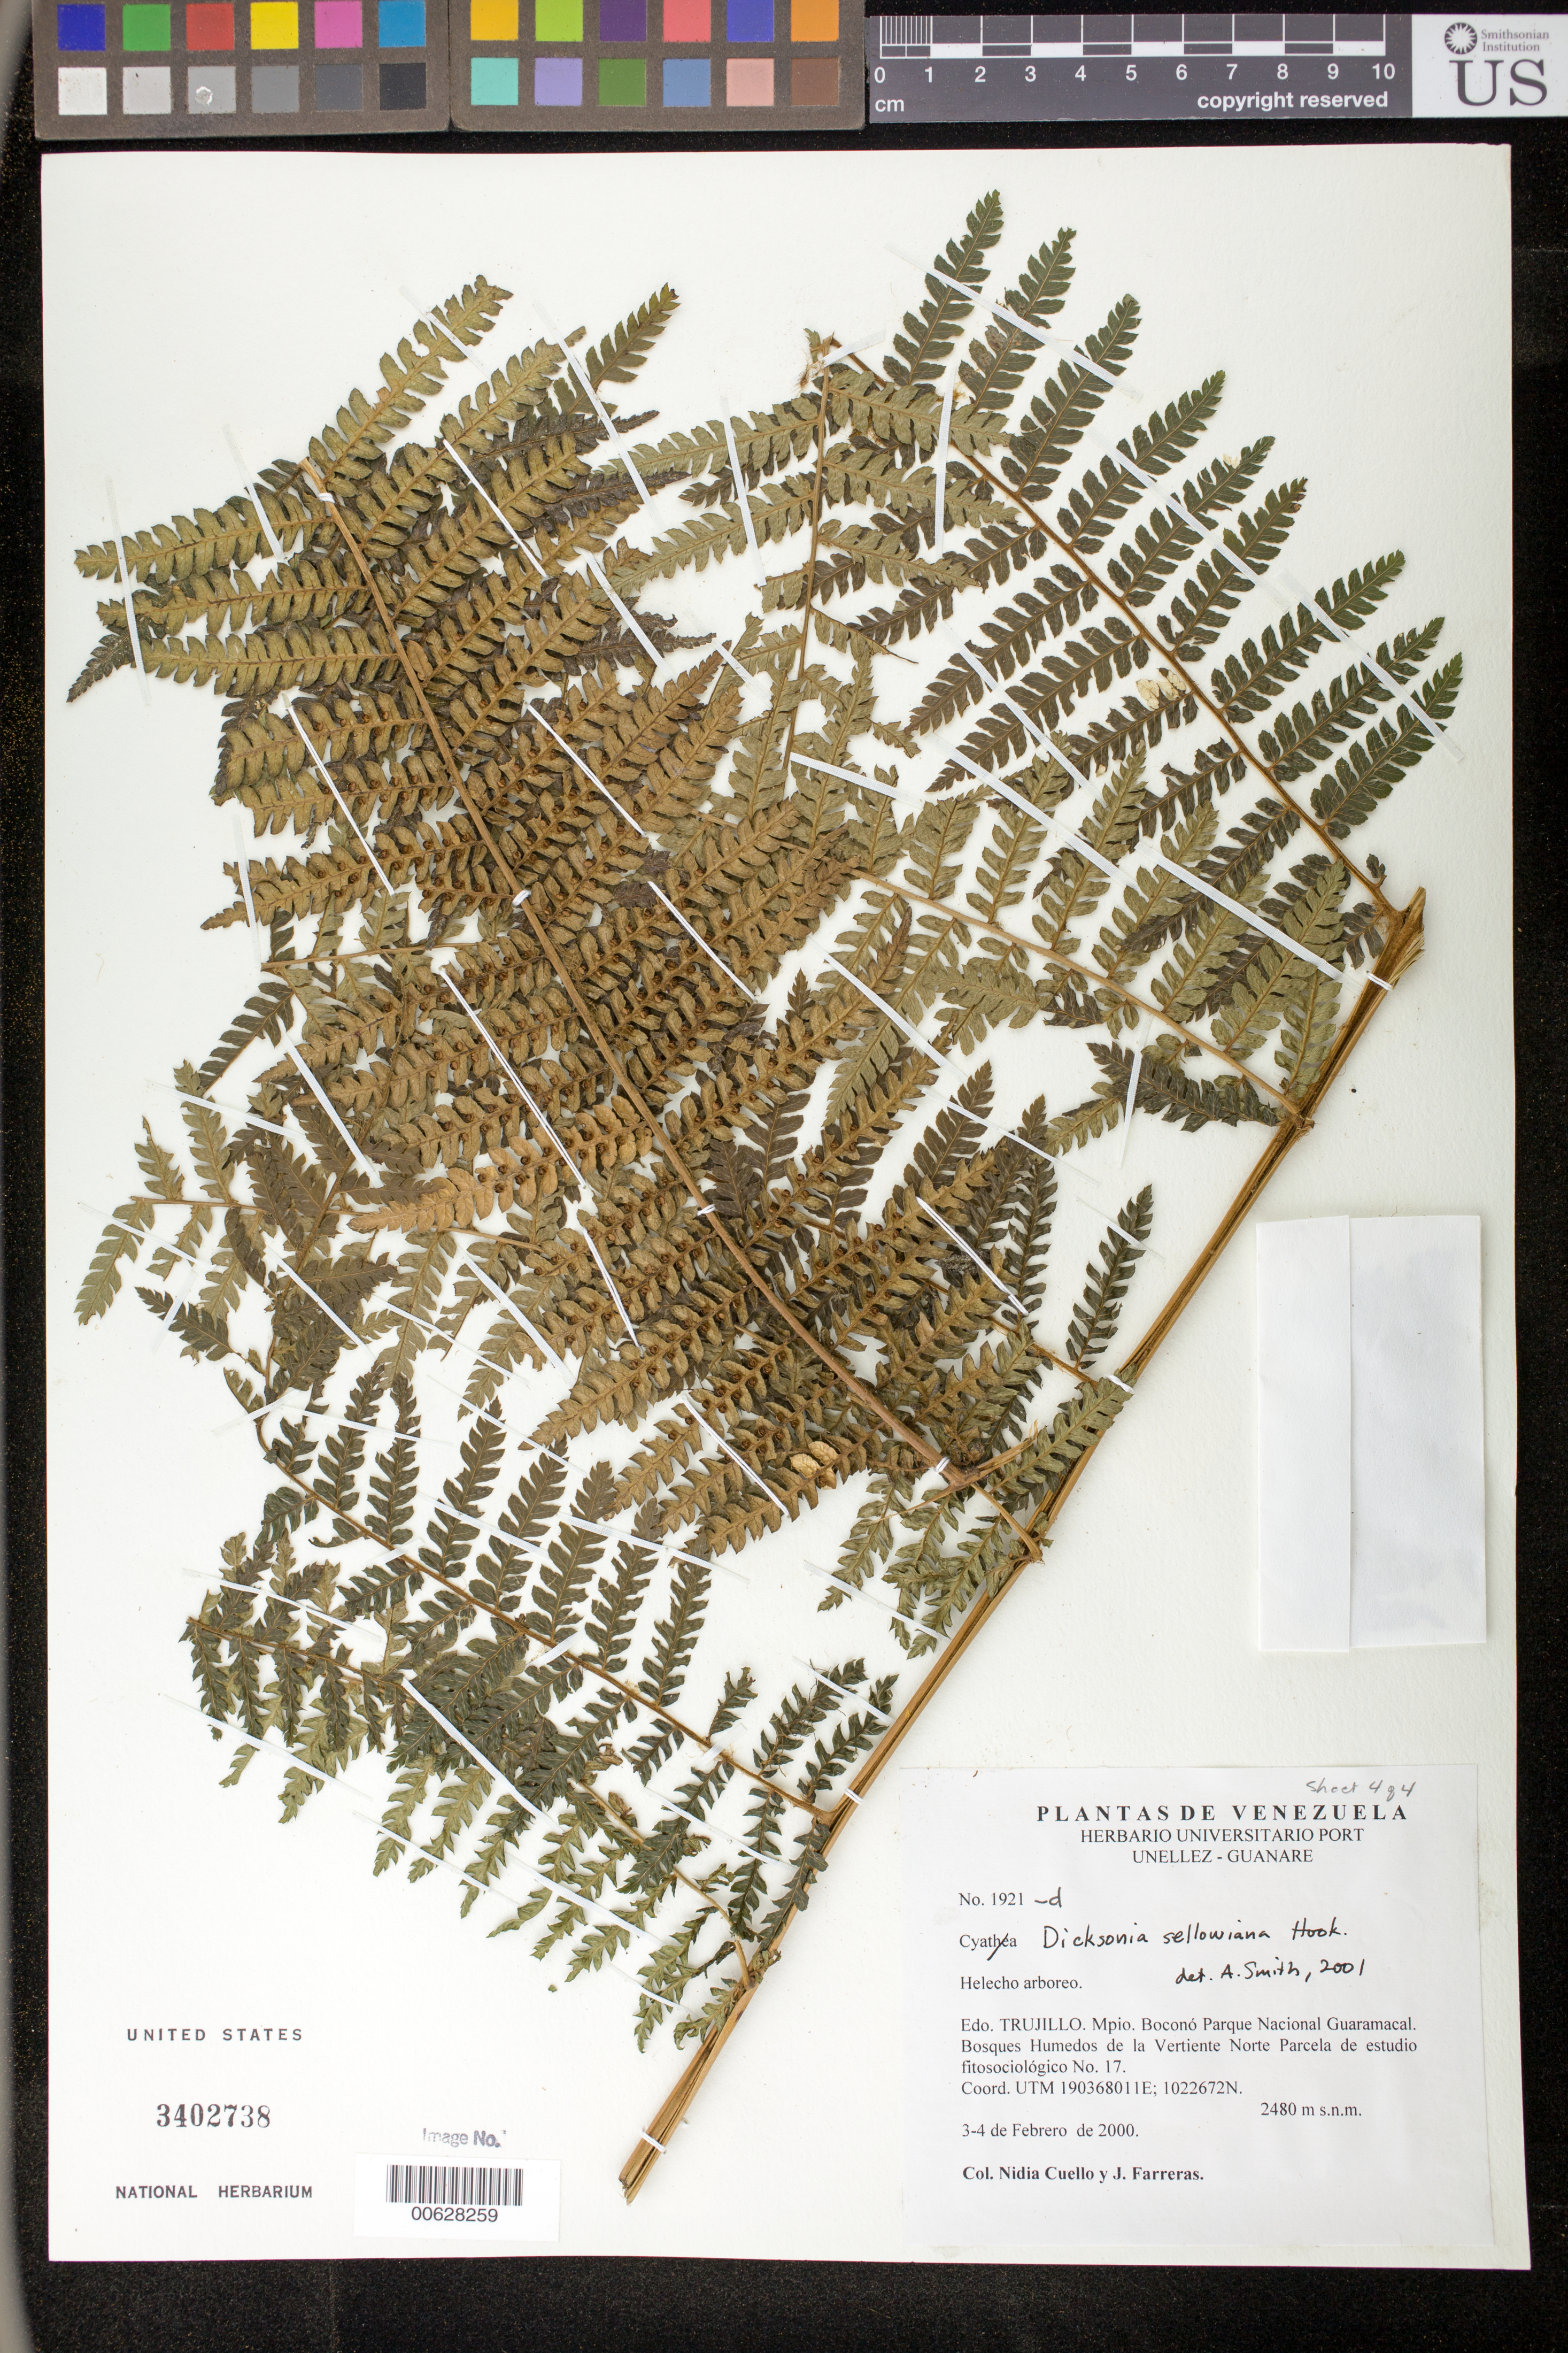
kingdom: Plantae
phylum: Tracheophyta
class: Polypodiopsida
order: Cyatheales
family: Dicksoniaceae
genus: Dicksonia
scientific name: Dicksonia sellowiana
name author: Hook.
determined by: Cuello, Nidia L.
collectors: N. L. Cuello & J. Farreras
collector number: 1921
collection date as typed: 03 Feb 2000 to 04 Feb 2000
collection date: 2000-02-03/2000-02-04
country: Venezuela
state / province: Trujillo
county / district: Boconó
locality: Parque Nacional Guaramacal. Vertiente N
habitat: Bosques húmedos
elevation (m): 2480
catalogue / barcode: US 3402738